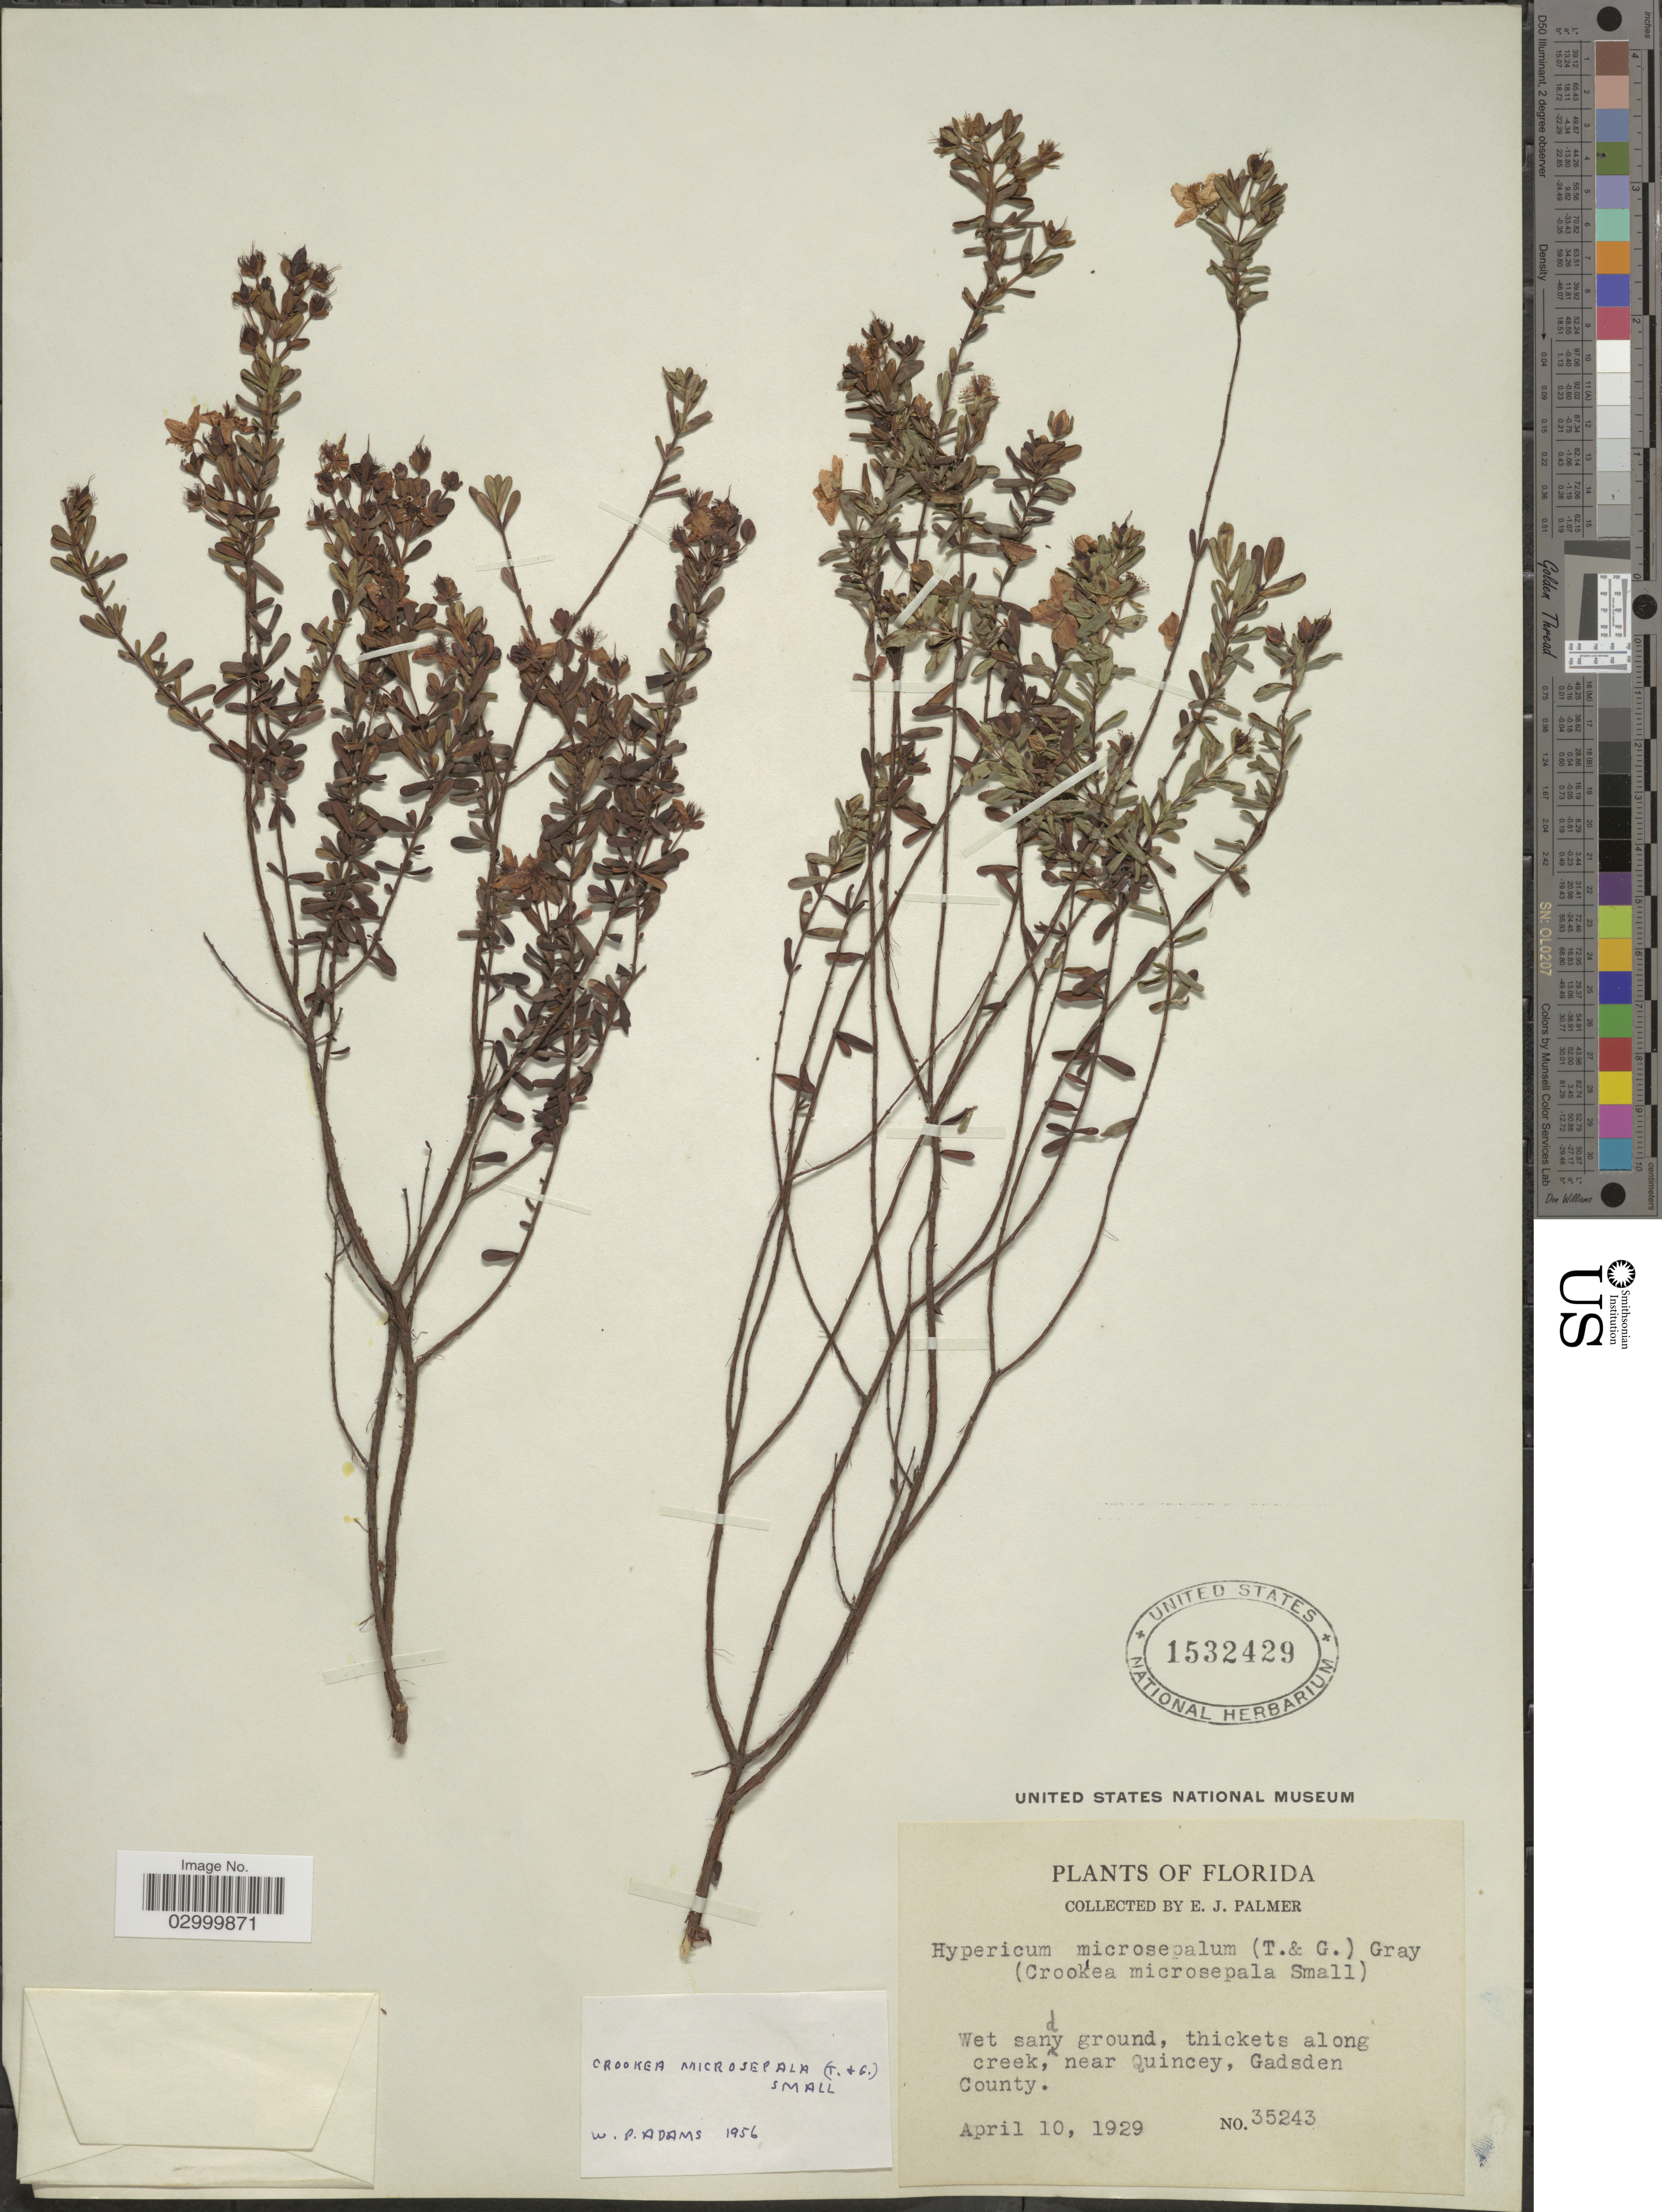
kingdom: Plantae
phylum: Tracheophyta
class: Magnoliopsida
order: Malpighiales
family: Hypericaceae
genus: Hypericum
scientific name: Hypericum microsepalum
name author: (Torr. & A. Gray) A. Gray ex S. Watson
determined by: Strong, Mark T., (BOT), Smithsonian Institution - National Museum of Natural History (UNITED STATES)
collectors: E. J. Palmer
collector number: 35243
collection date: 1929-04-10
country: United States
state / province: Florida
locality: Wet sandy ground, thickets along creek, near Quincey, Gadsden County.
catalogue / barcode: US 1532429